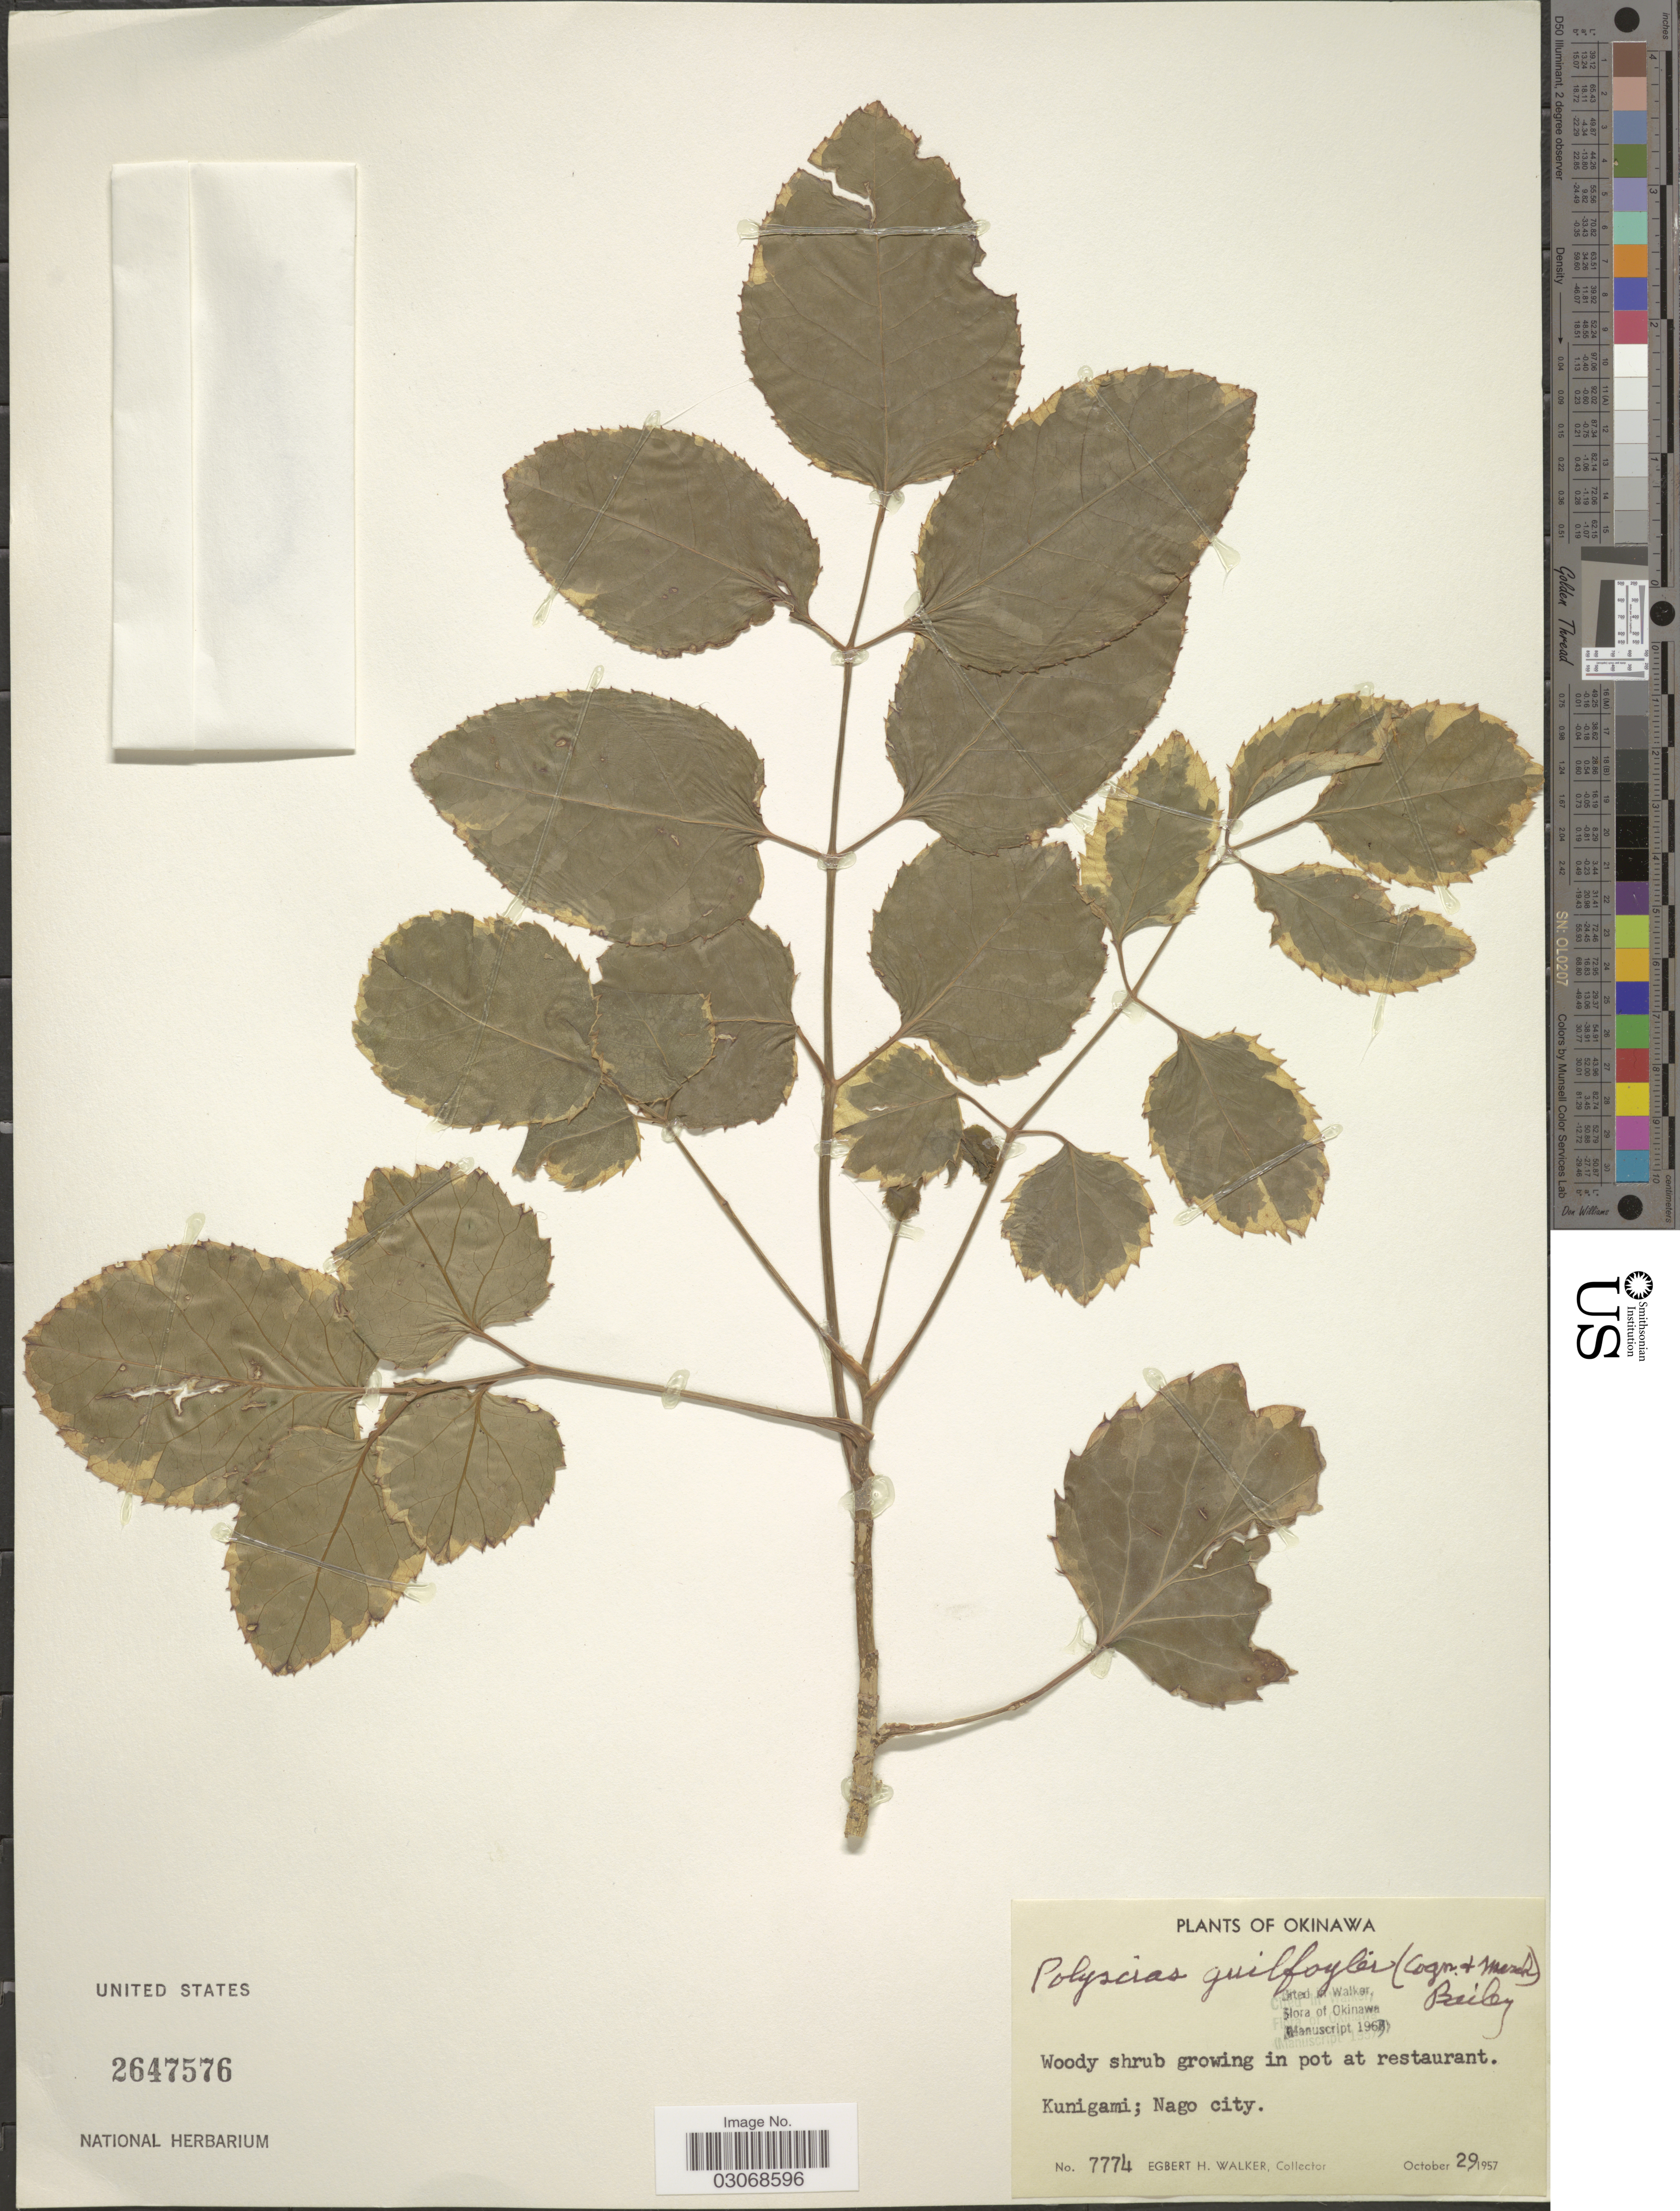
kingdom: Plantae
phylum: Tracheophyta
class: Magnoliopsida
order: Apiales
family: Araliaceae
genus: Polyscias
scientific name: Polyscias guilfoylei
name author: (W. Bull) L.H. Bailey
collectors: E. H. Walker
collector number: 7774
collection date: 1957-10-29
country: Japan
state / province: Okinawa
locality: Kunigami; Nago city.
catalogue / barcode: US 2647576